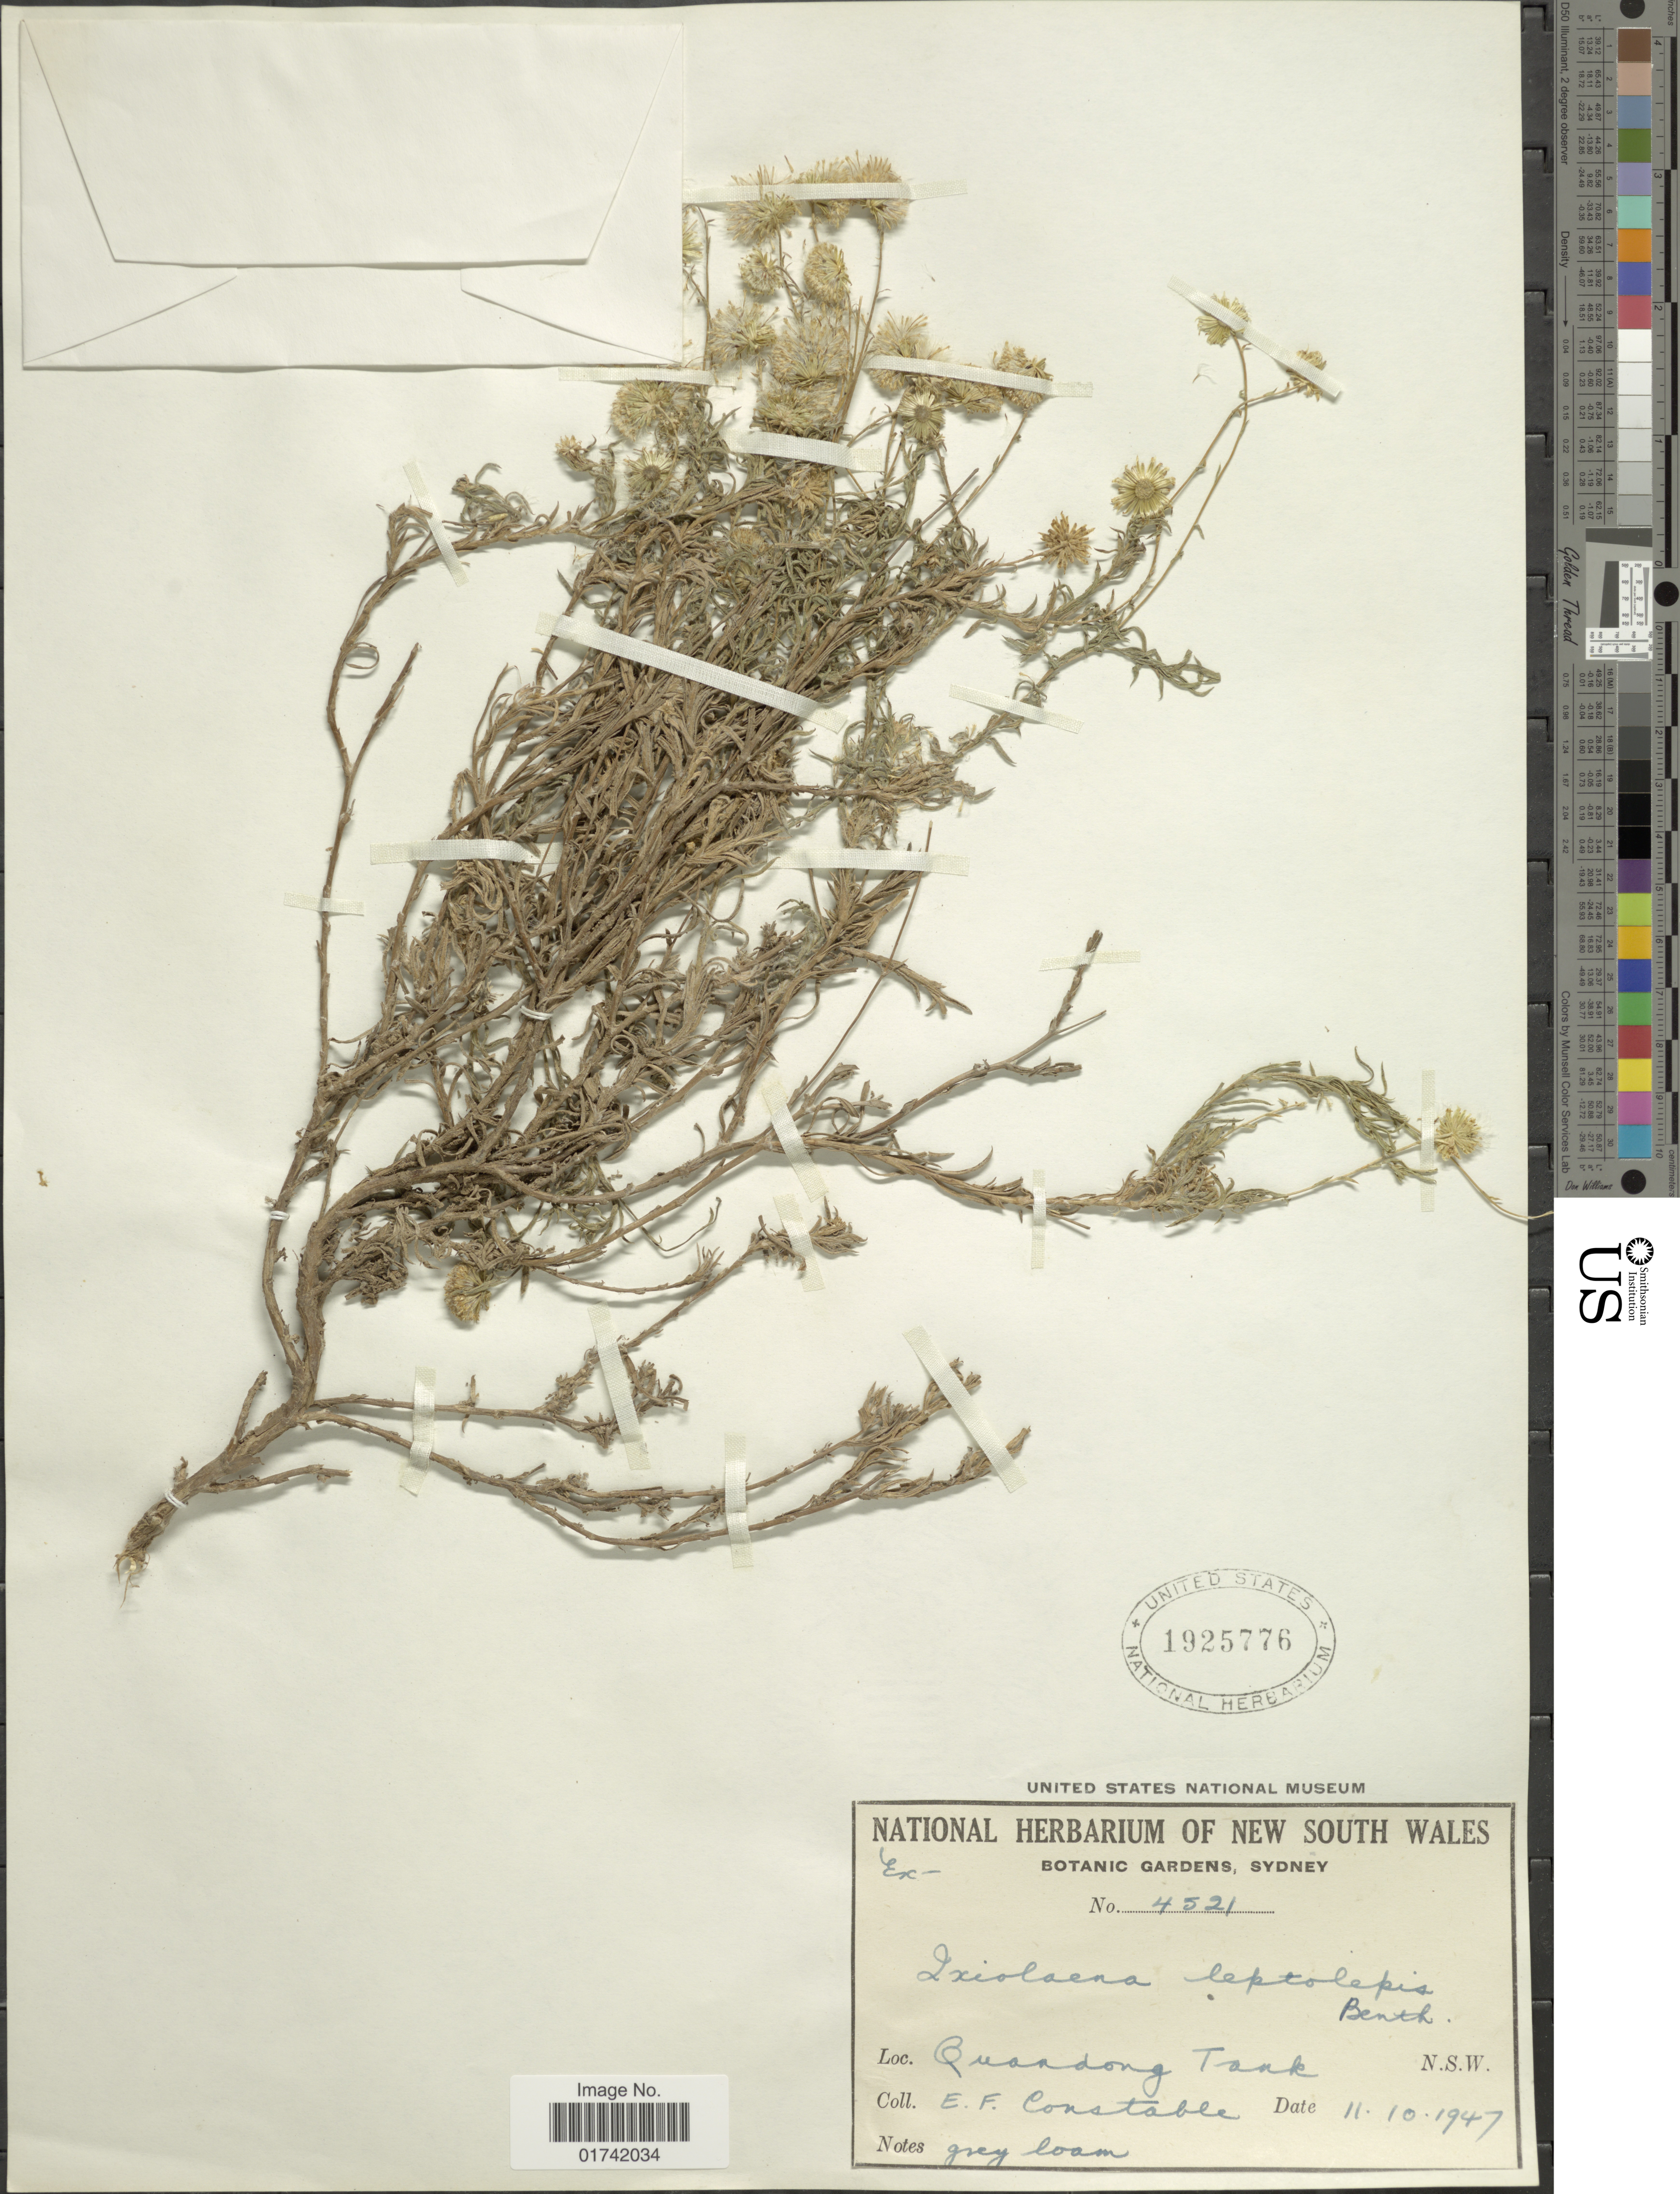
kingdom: Plantae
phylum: Tracheophyta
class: Magnoliopsida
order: Asterales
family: Asteraceae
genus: Ixiolaena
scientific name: Ixiolaena leptolepis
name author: (DC.) Benth.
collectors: E. F. Constable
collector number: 4521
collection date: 1947-10-11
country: Australia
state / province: New South Wales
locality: Quandong Tank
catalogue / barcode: US 1925776